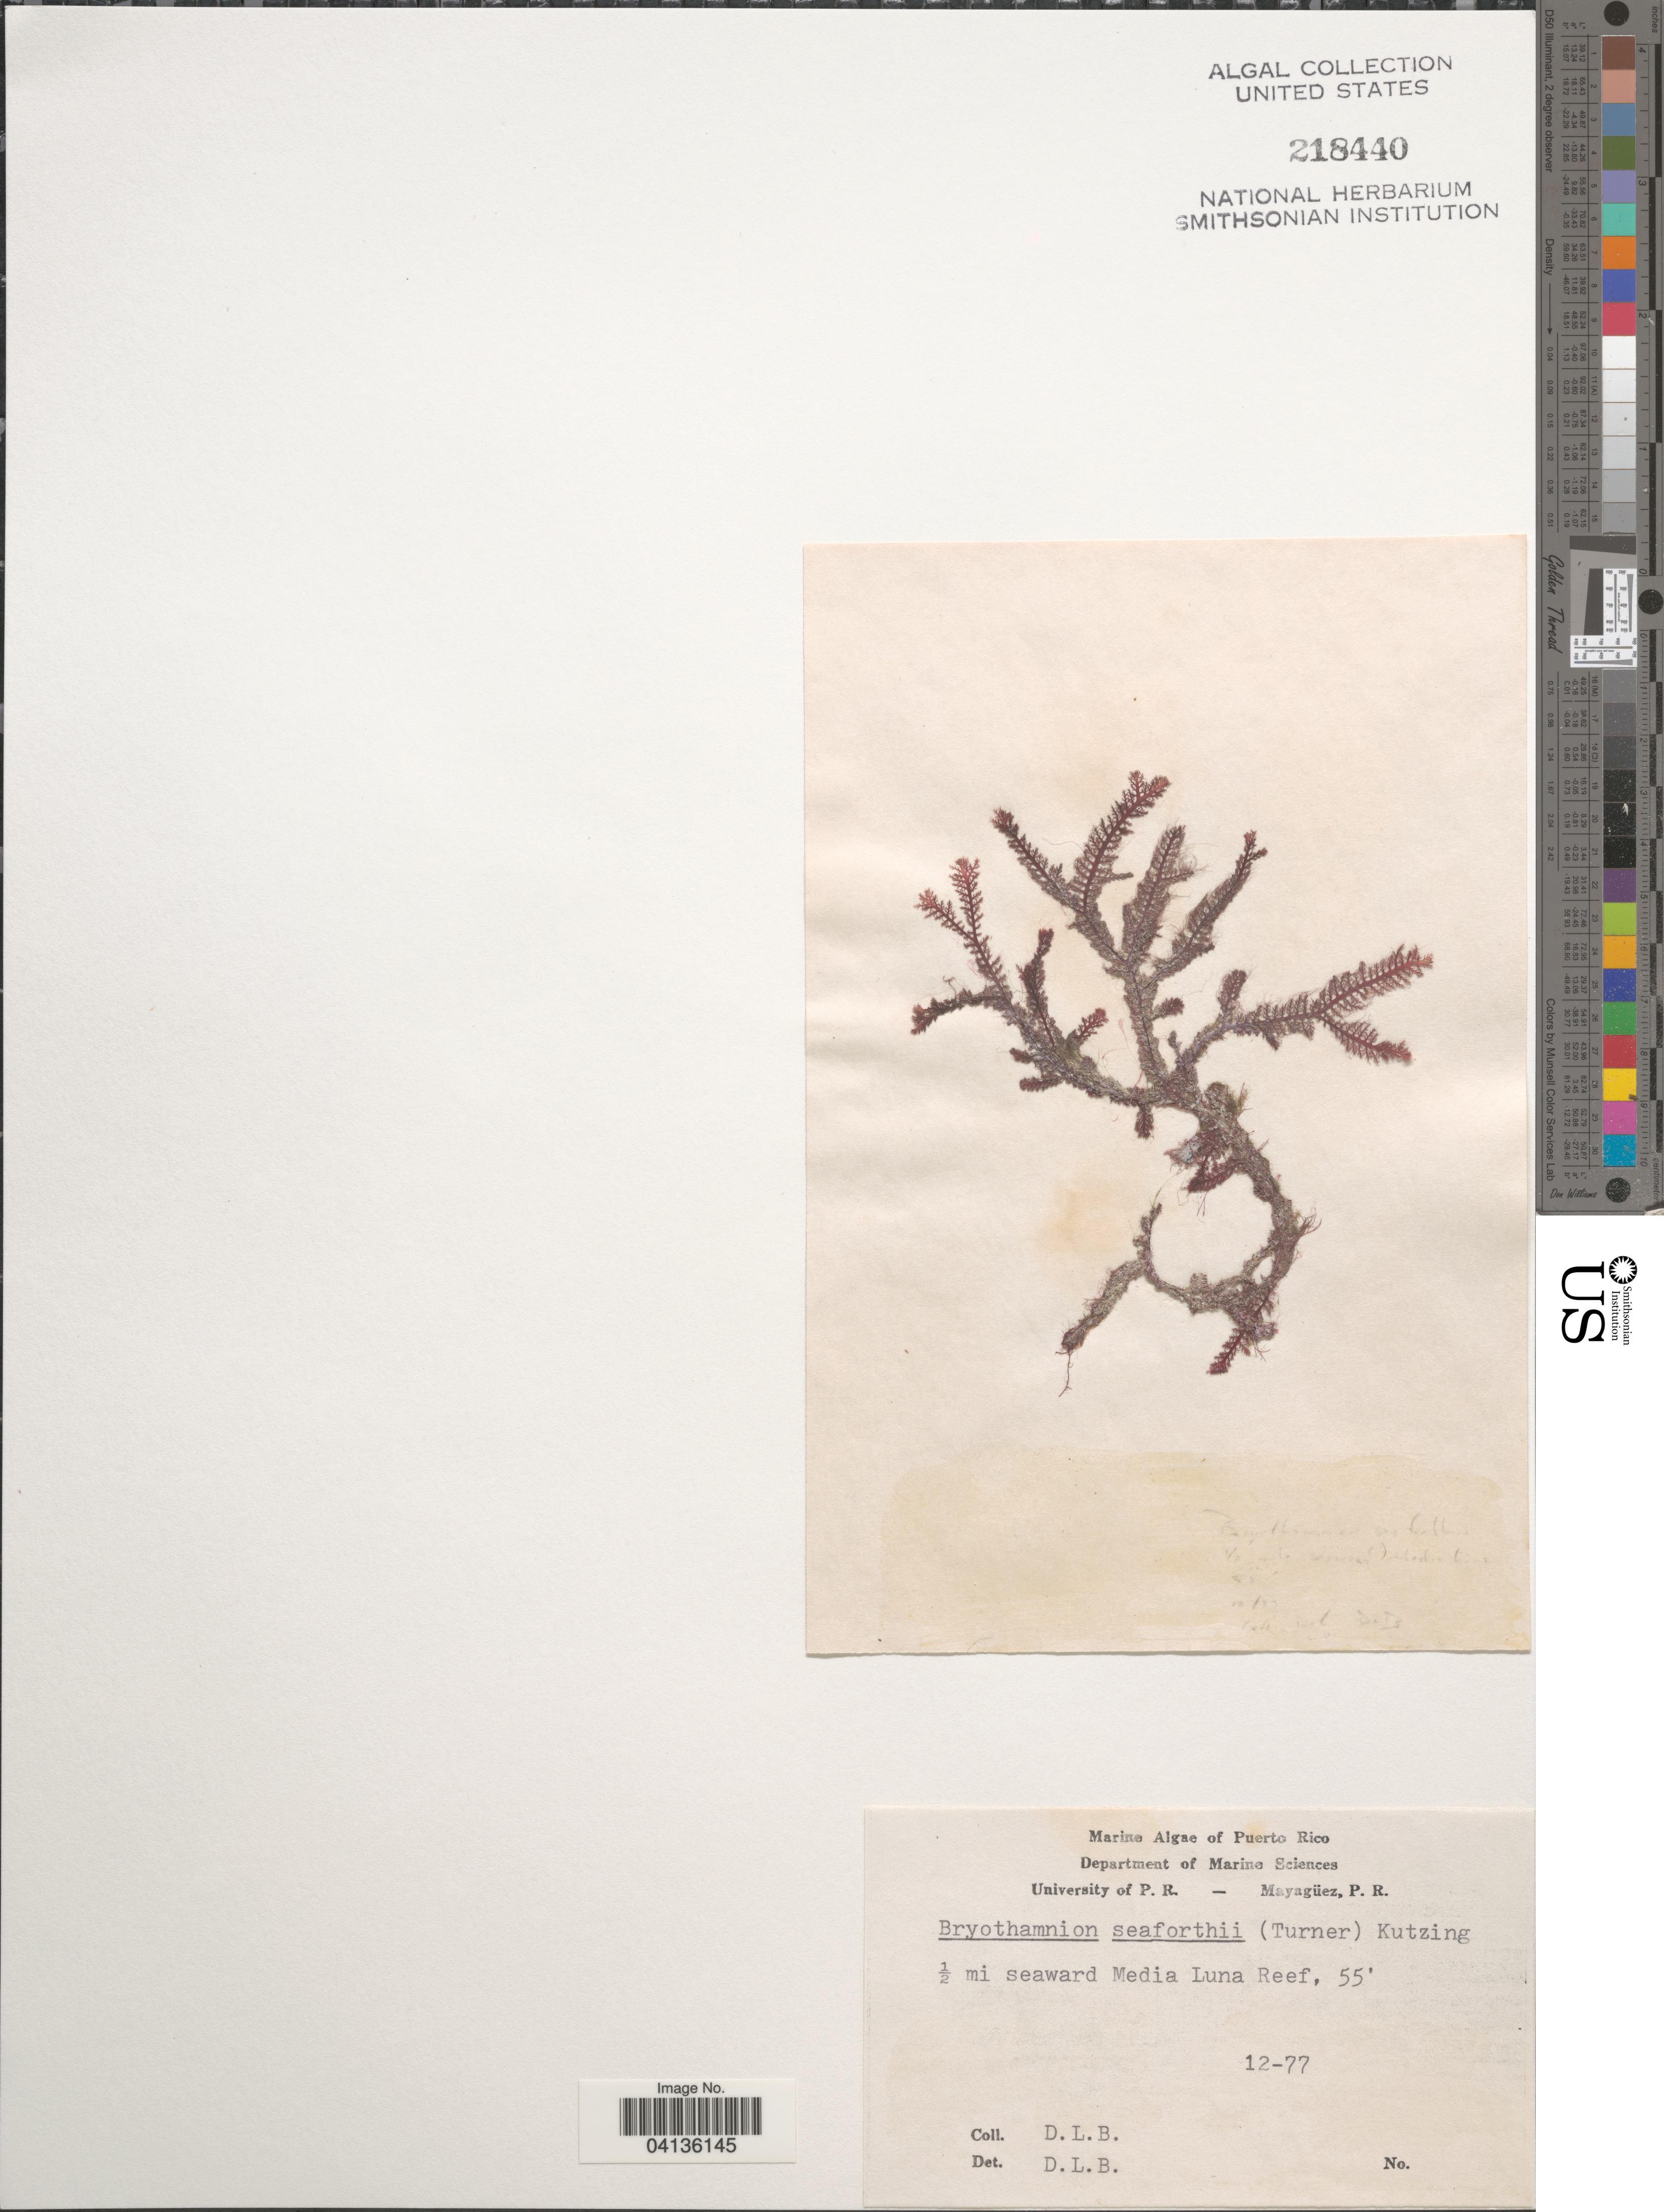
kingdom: Plantae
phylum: Rhodophyta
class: Florideophyceae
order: Ceramiales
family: Rhodomelaceae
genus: Bryothamnion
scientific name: Bryothamnion seaforthii f. disticha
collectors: D. L. B.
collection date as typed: Transcribed d/m/y: /12/77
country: Puerto Rico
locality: ½ mi seaward Media Luna Reef.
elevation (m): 17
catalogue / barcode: US 218440